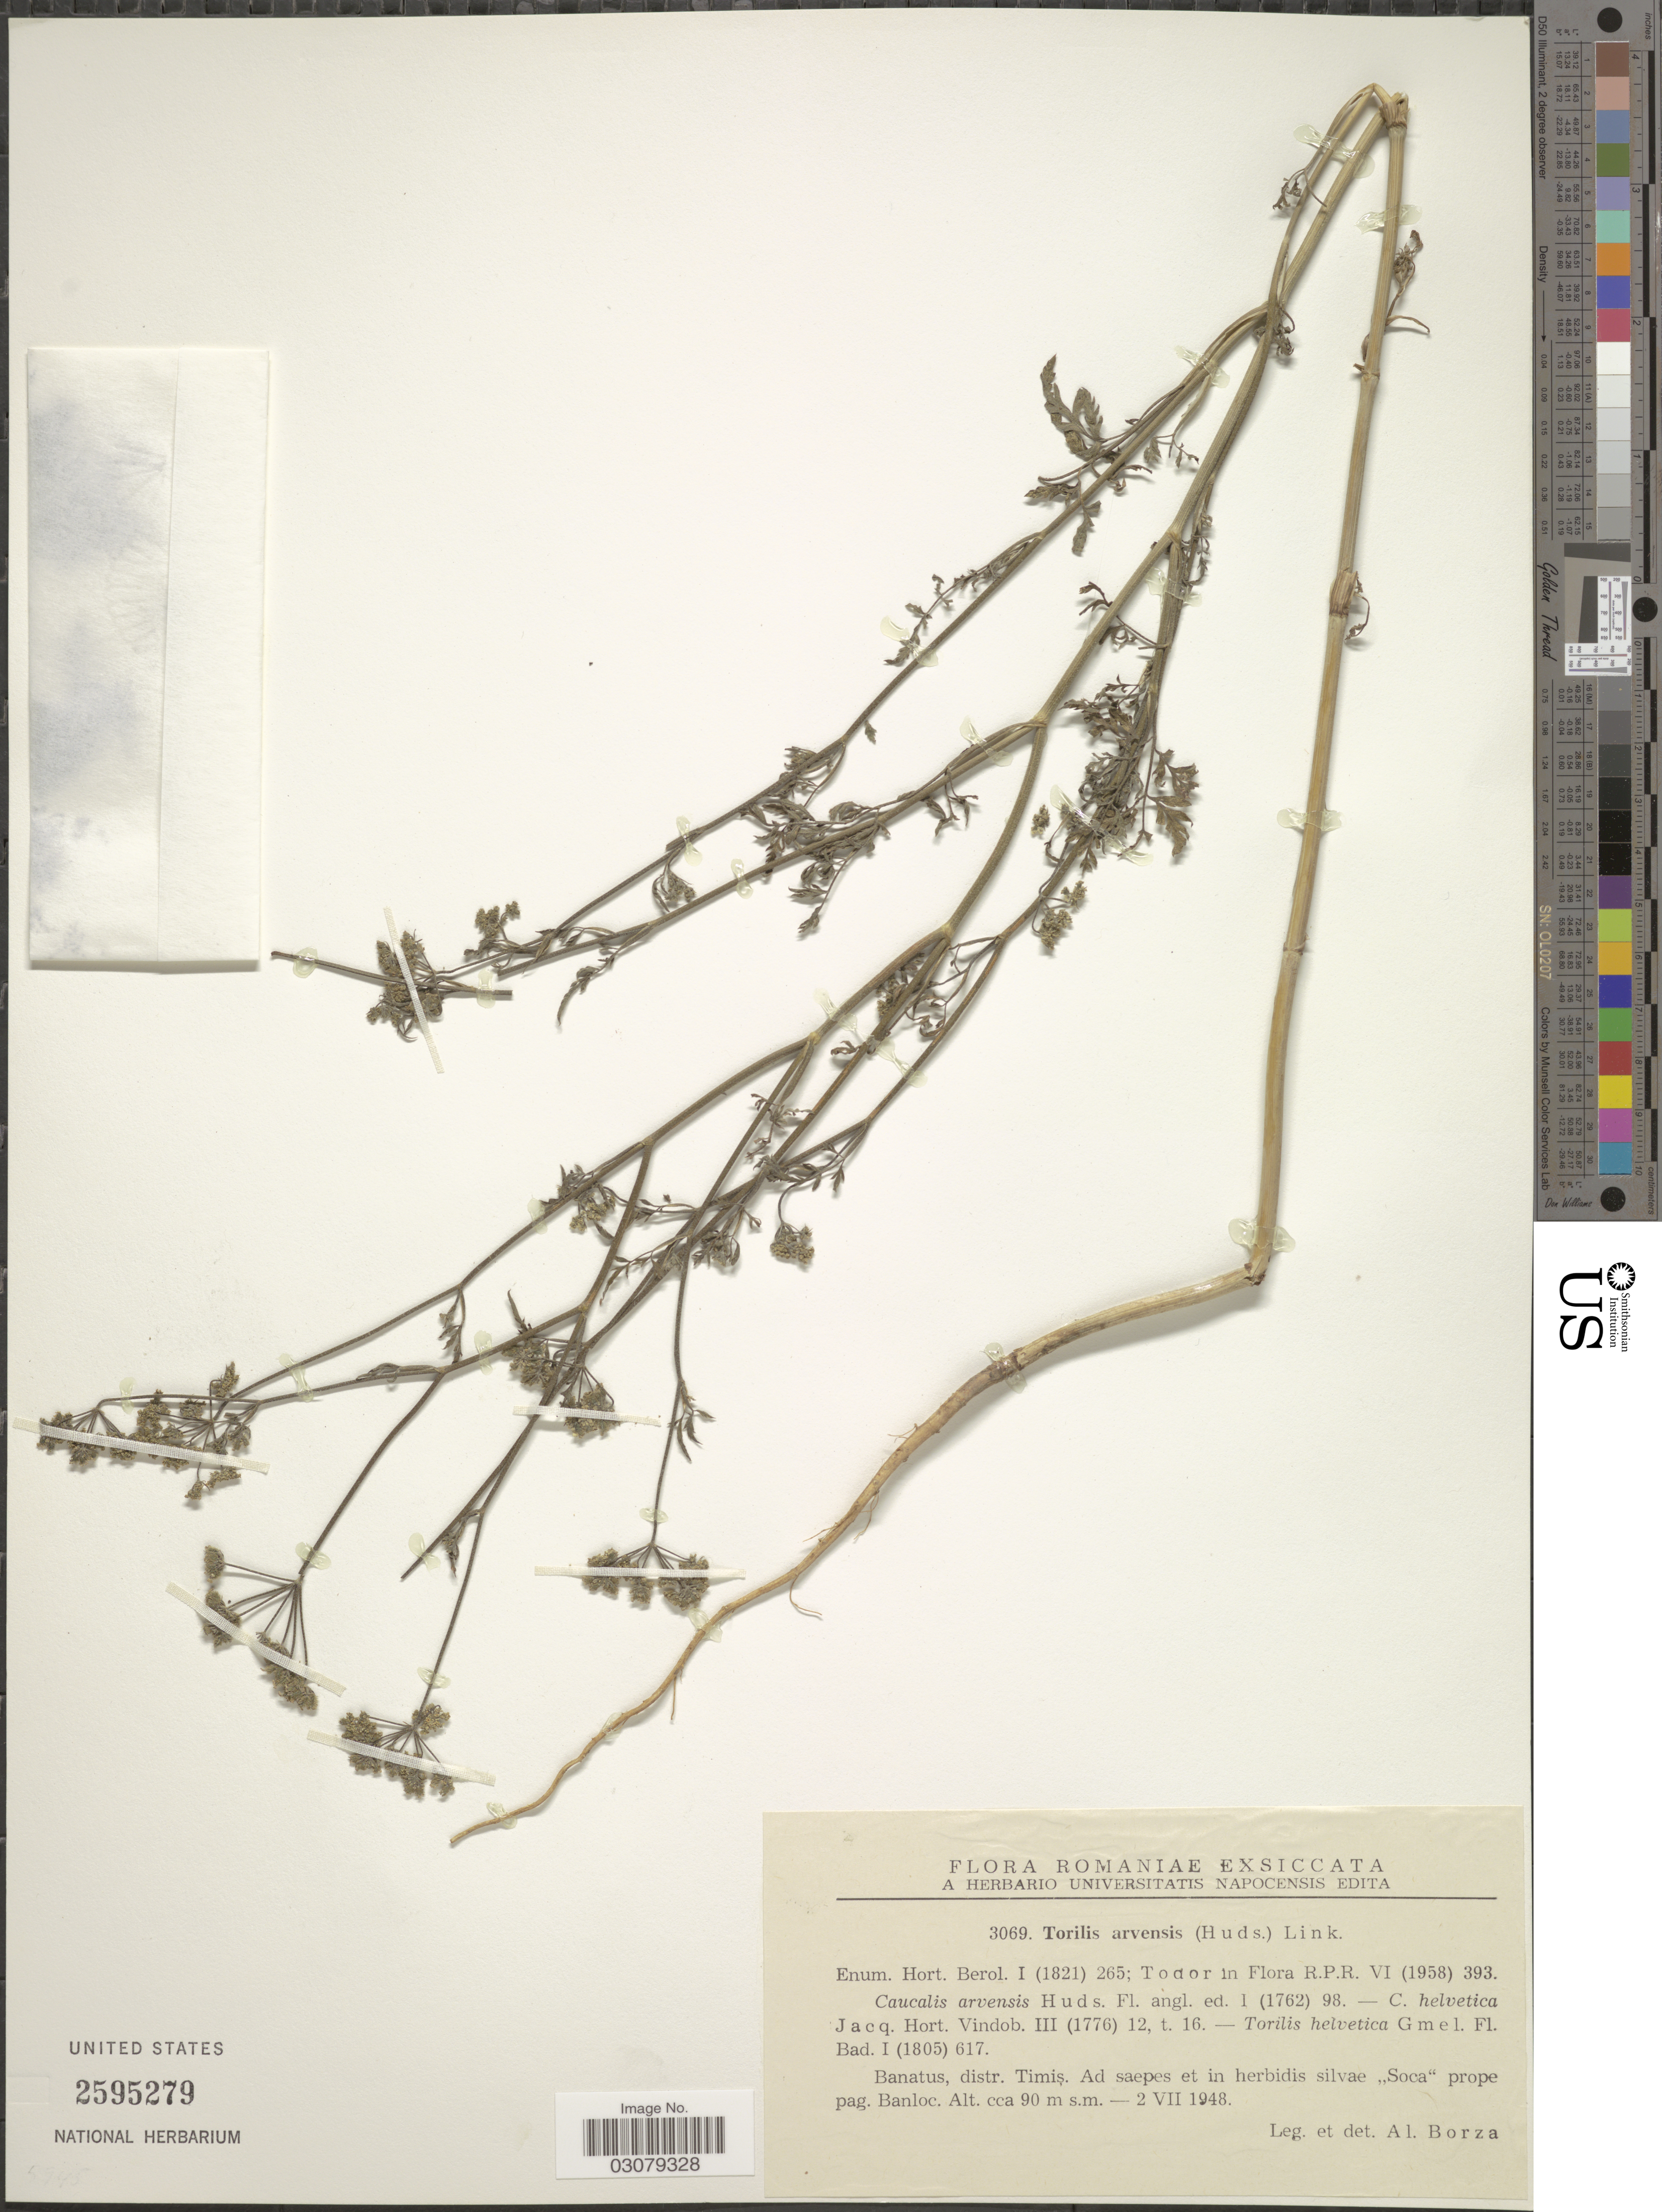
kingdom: Plantae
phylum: Tracheophyta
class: Magnoliopsida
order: Apiales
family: Apiaceae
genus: Torilis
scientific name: Torilis arvensis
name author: (Huds.) Link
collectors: A. Borza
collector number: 3069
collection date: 1948-07-02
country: Romania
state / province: Timis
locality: Banatus, distr. Timis. Ad saepes et in herbidis silvae "Soca" prope pag. Banloc.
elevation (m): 90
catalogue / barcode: US 2595279